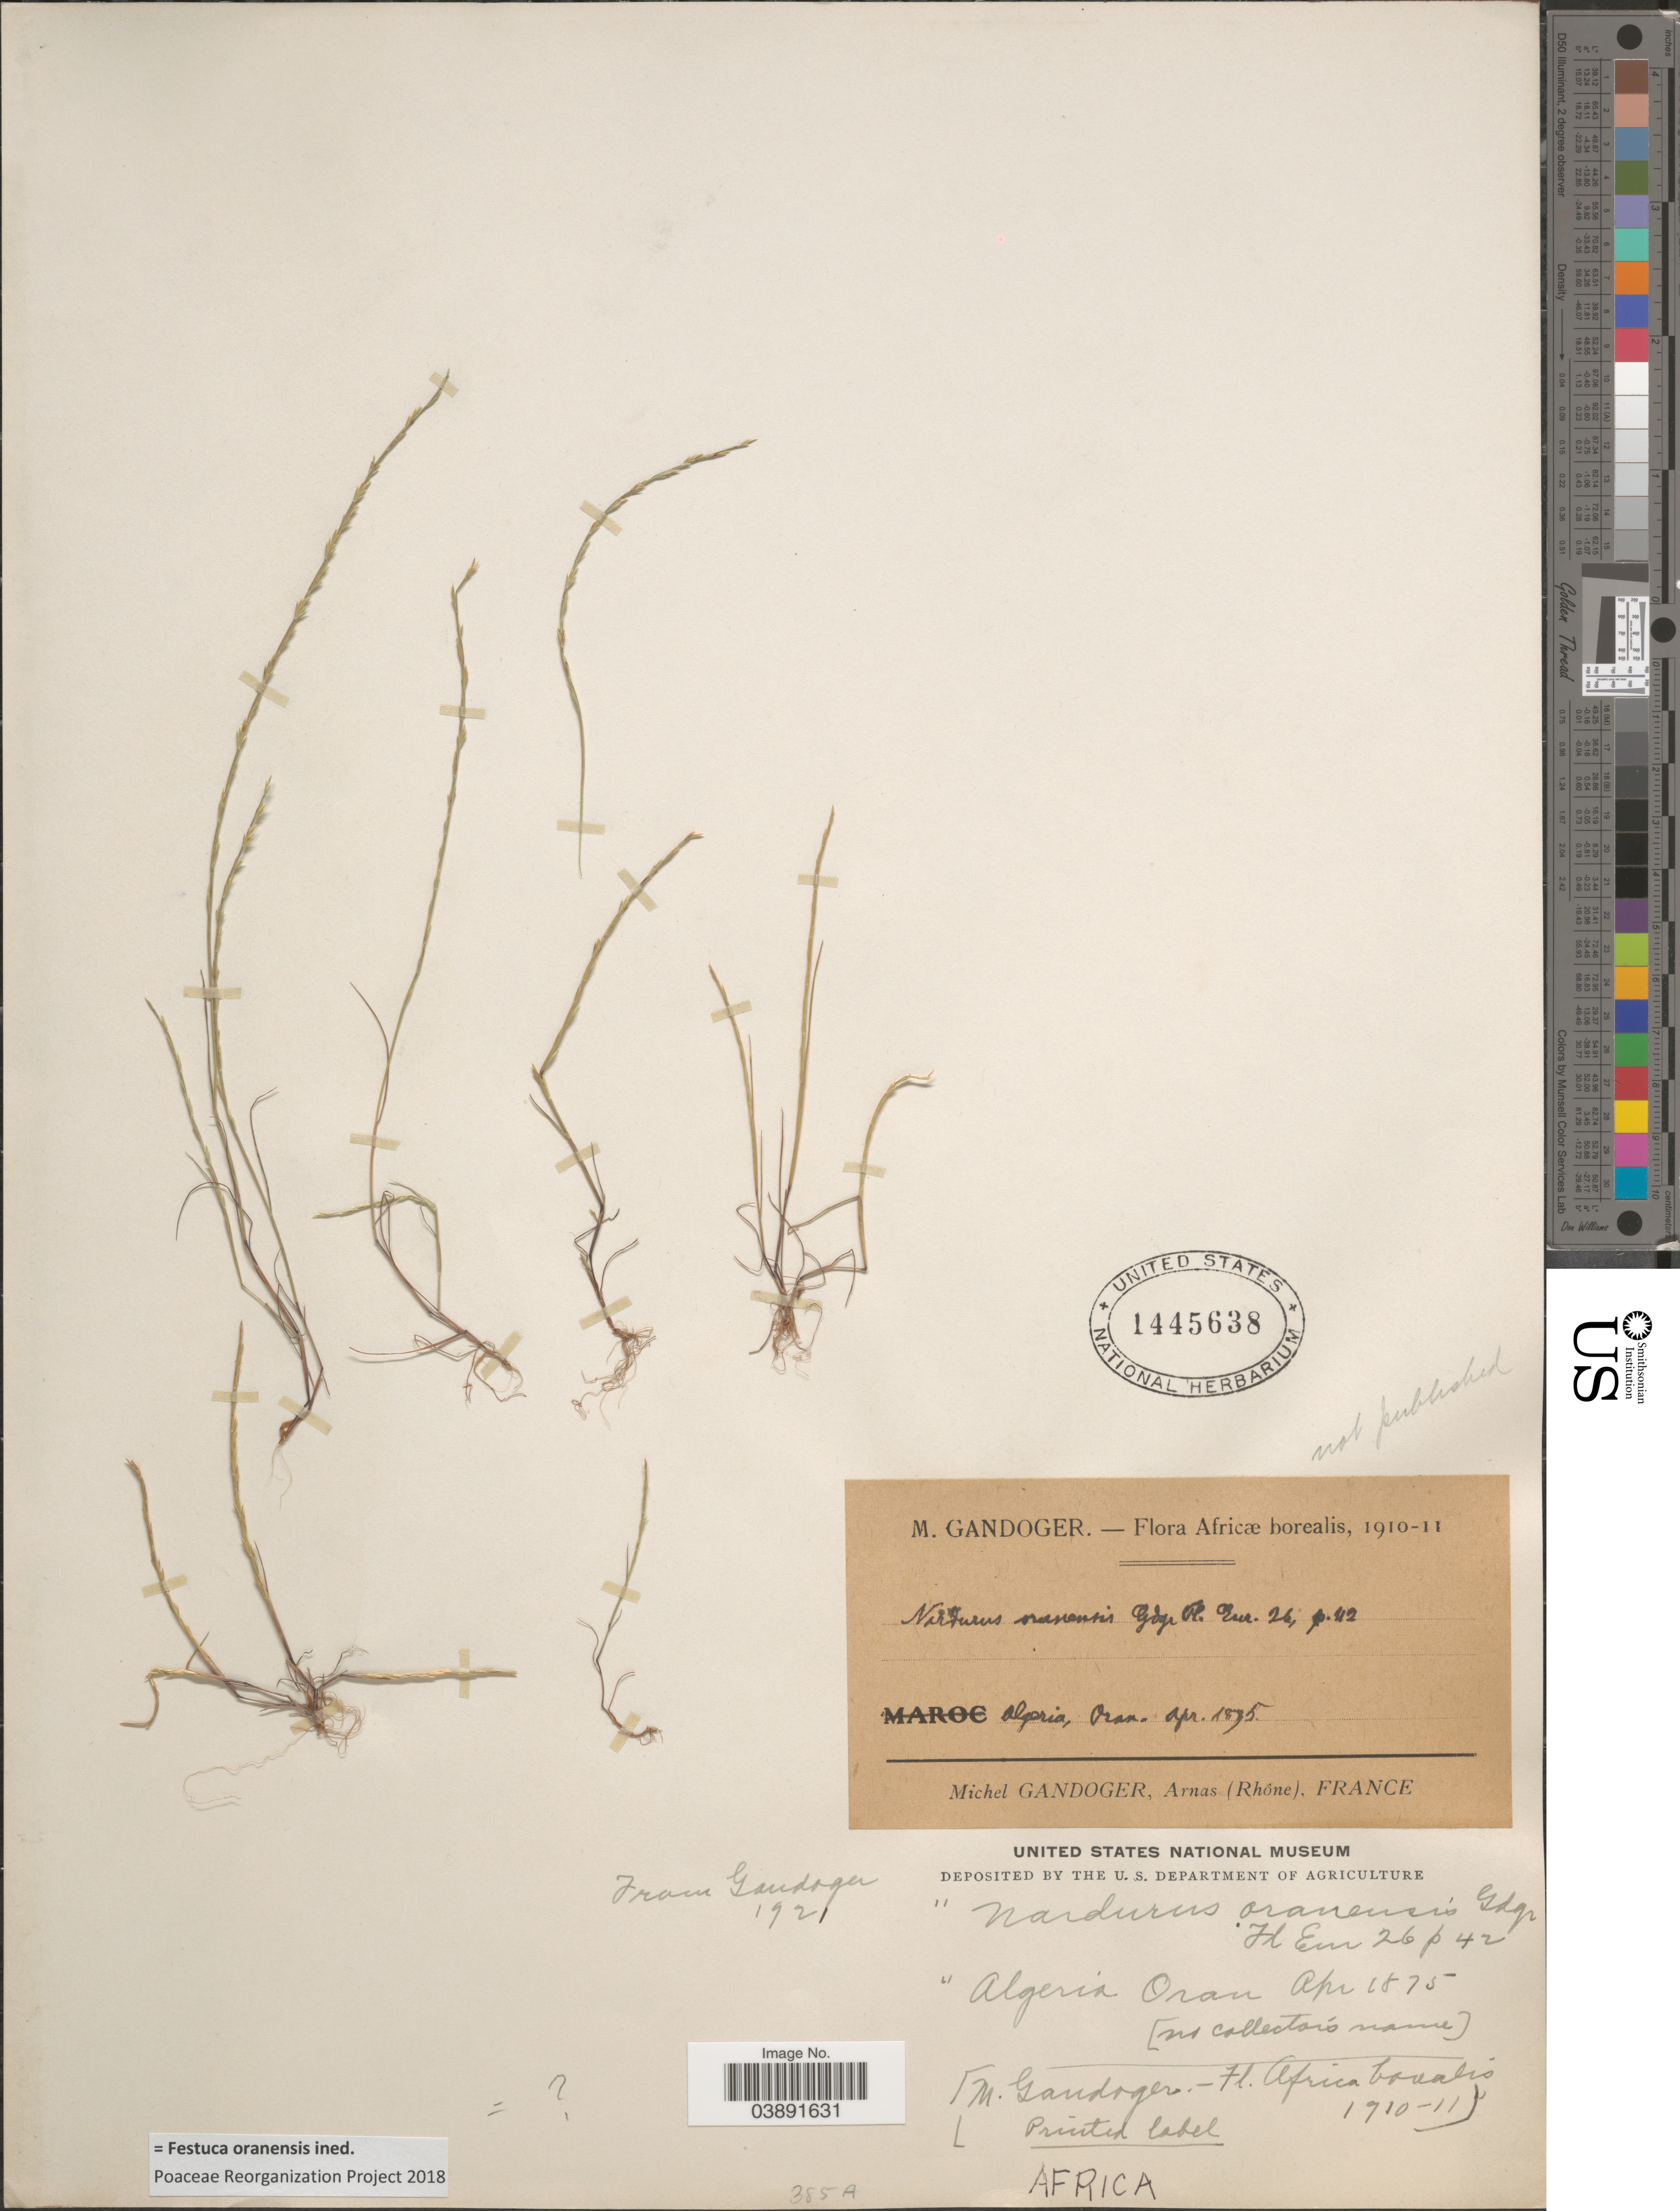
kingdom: Plantae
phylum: Tracheophyta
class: Liliopsida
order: Poales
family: Poaceae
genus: Festuca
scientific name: Festuca oranensis ined.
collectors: M. Gandoger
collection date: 1875-04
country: Algeria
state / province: Oran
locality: Africæ borealis.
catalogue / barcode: US 1445638